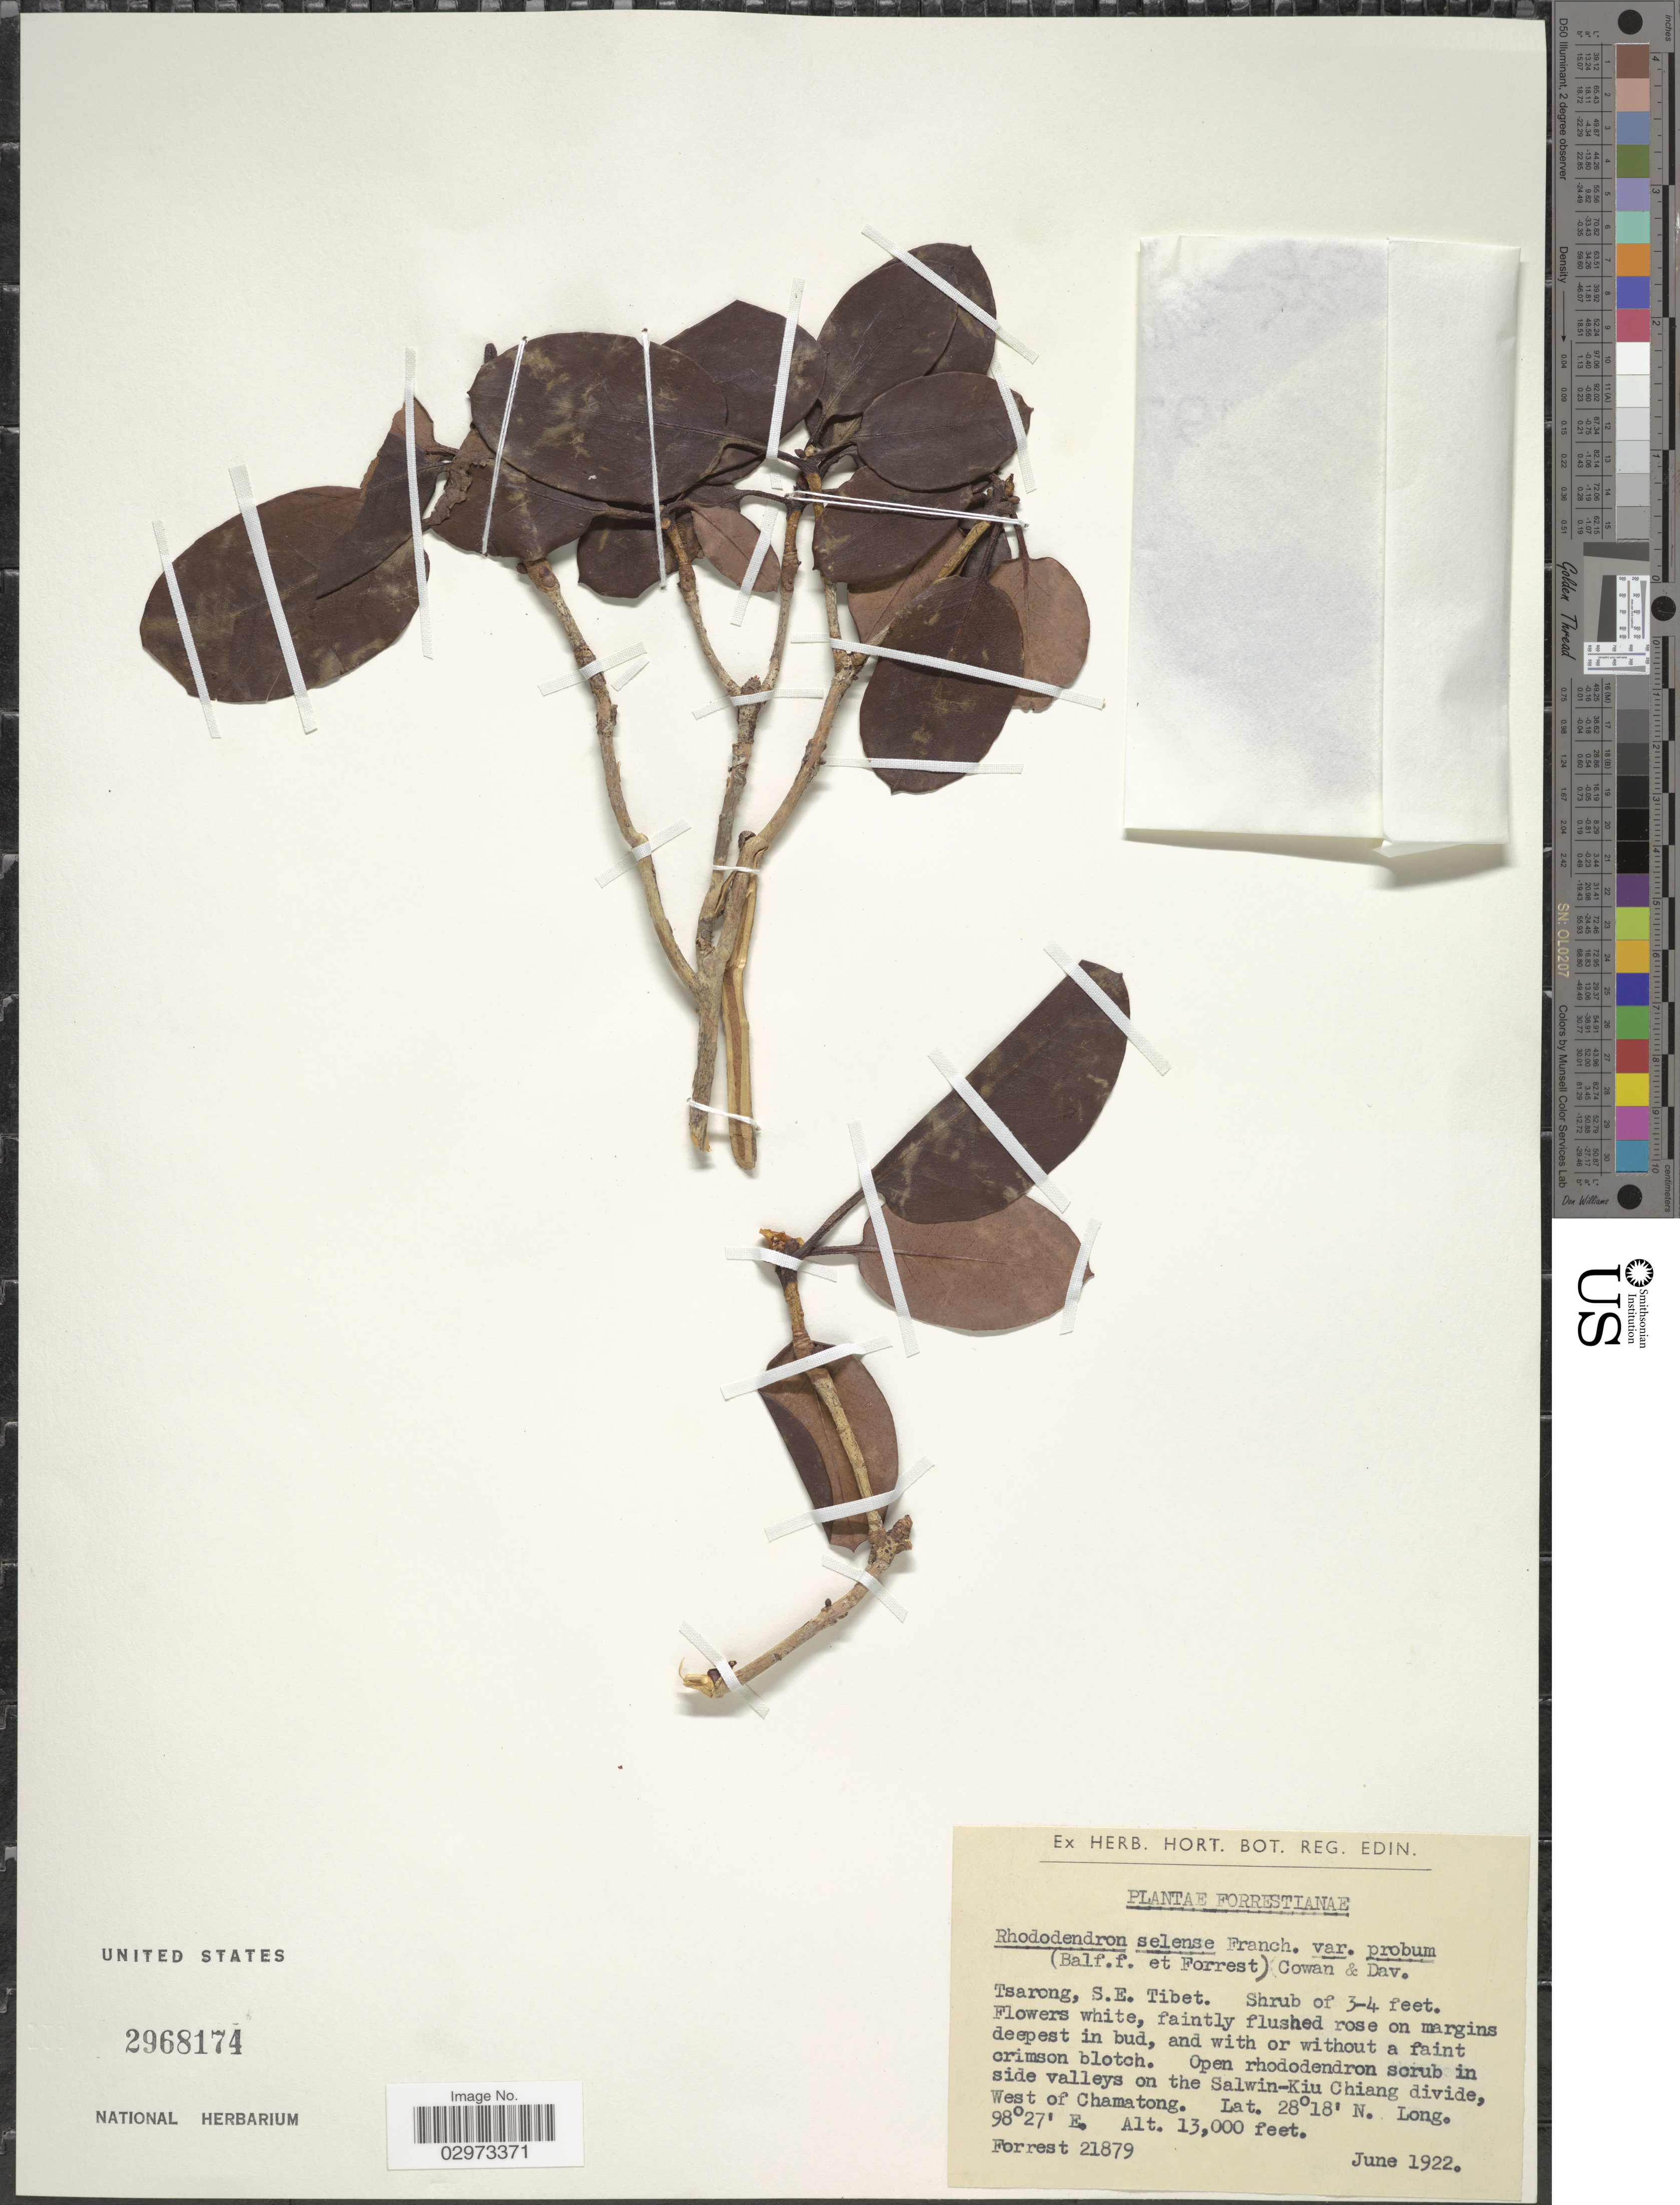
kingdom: Plantae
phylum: Tracheophyta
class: Magnoliopsida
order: Ericales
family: Ericaceae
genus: Rhododendron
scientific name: Rhododendron selense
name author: Franch.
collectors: -. Forrest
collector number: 21879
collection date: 1922-06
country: China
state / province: Xizang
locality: Tsarong, S. E. Tibet. Open rhododendron scrub in side valleys on the Salwin-Kiu Chiang divide, West of Chamatong.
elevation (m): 3962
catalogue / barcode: US 2968174